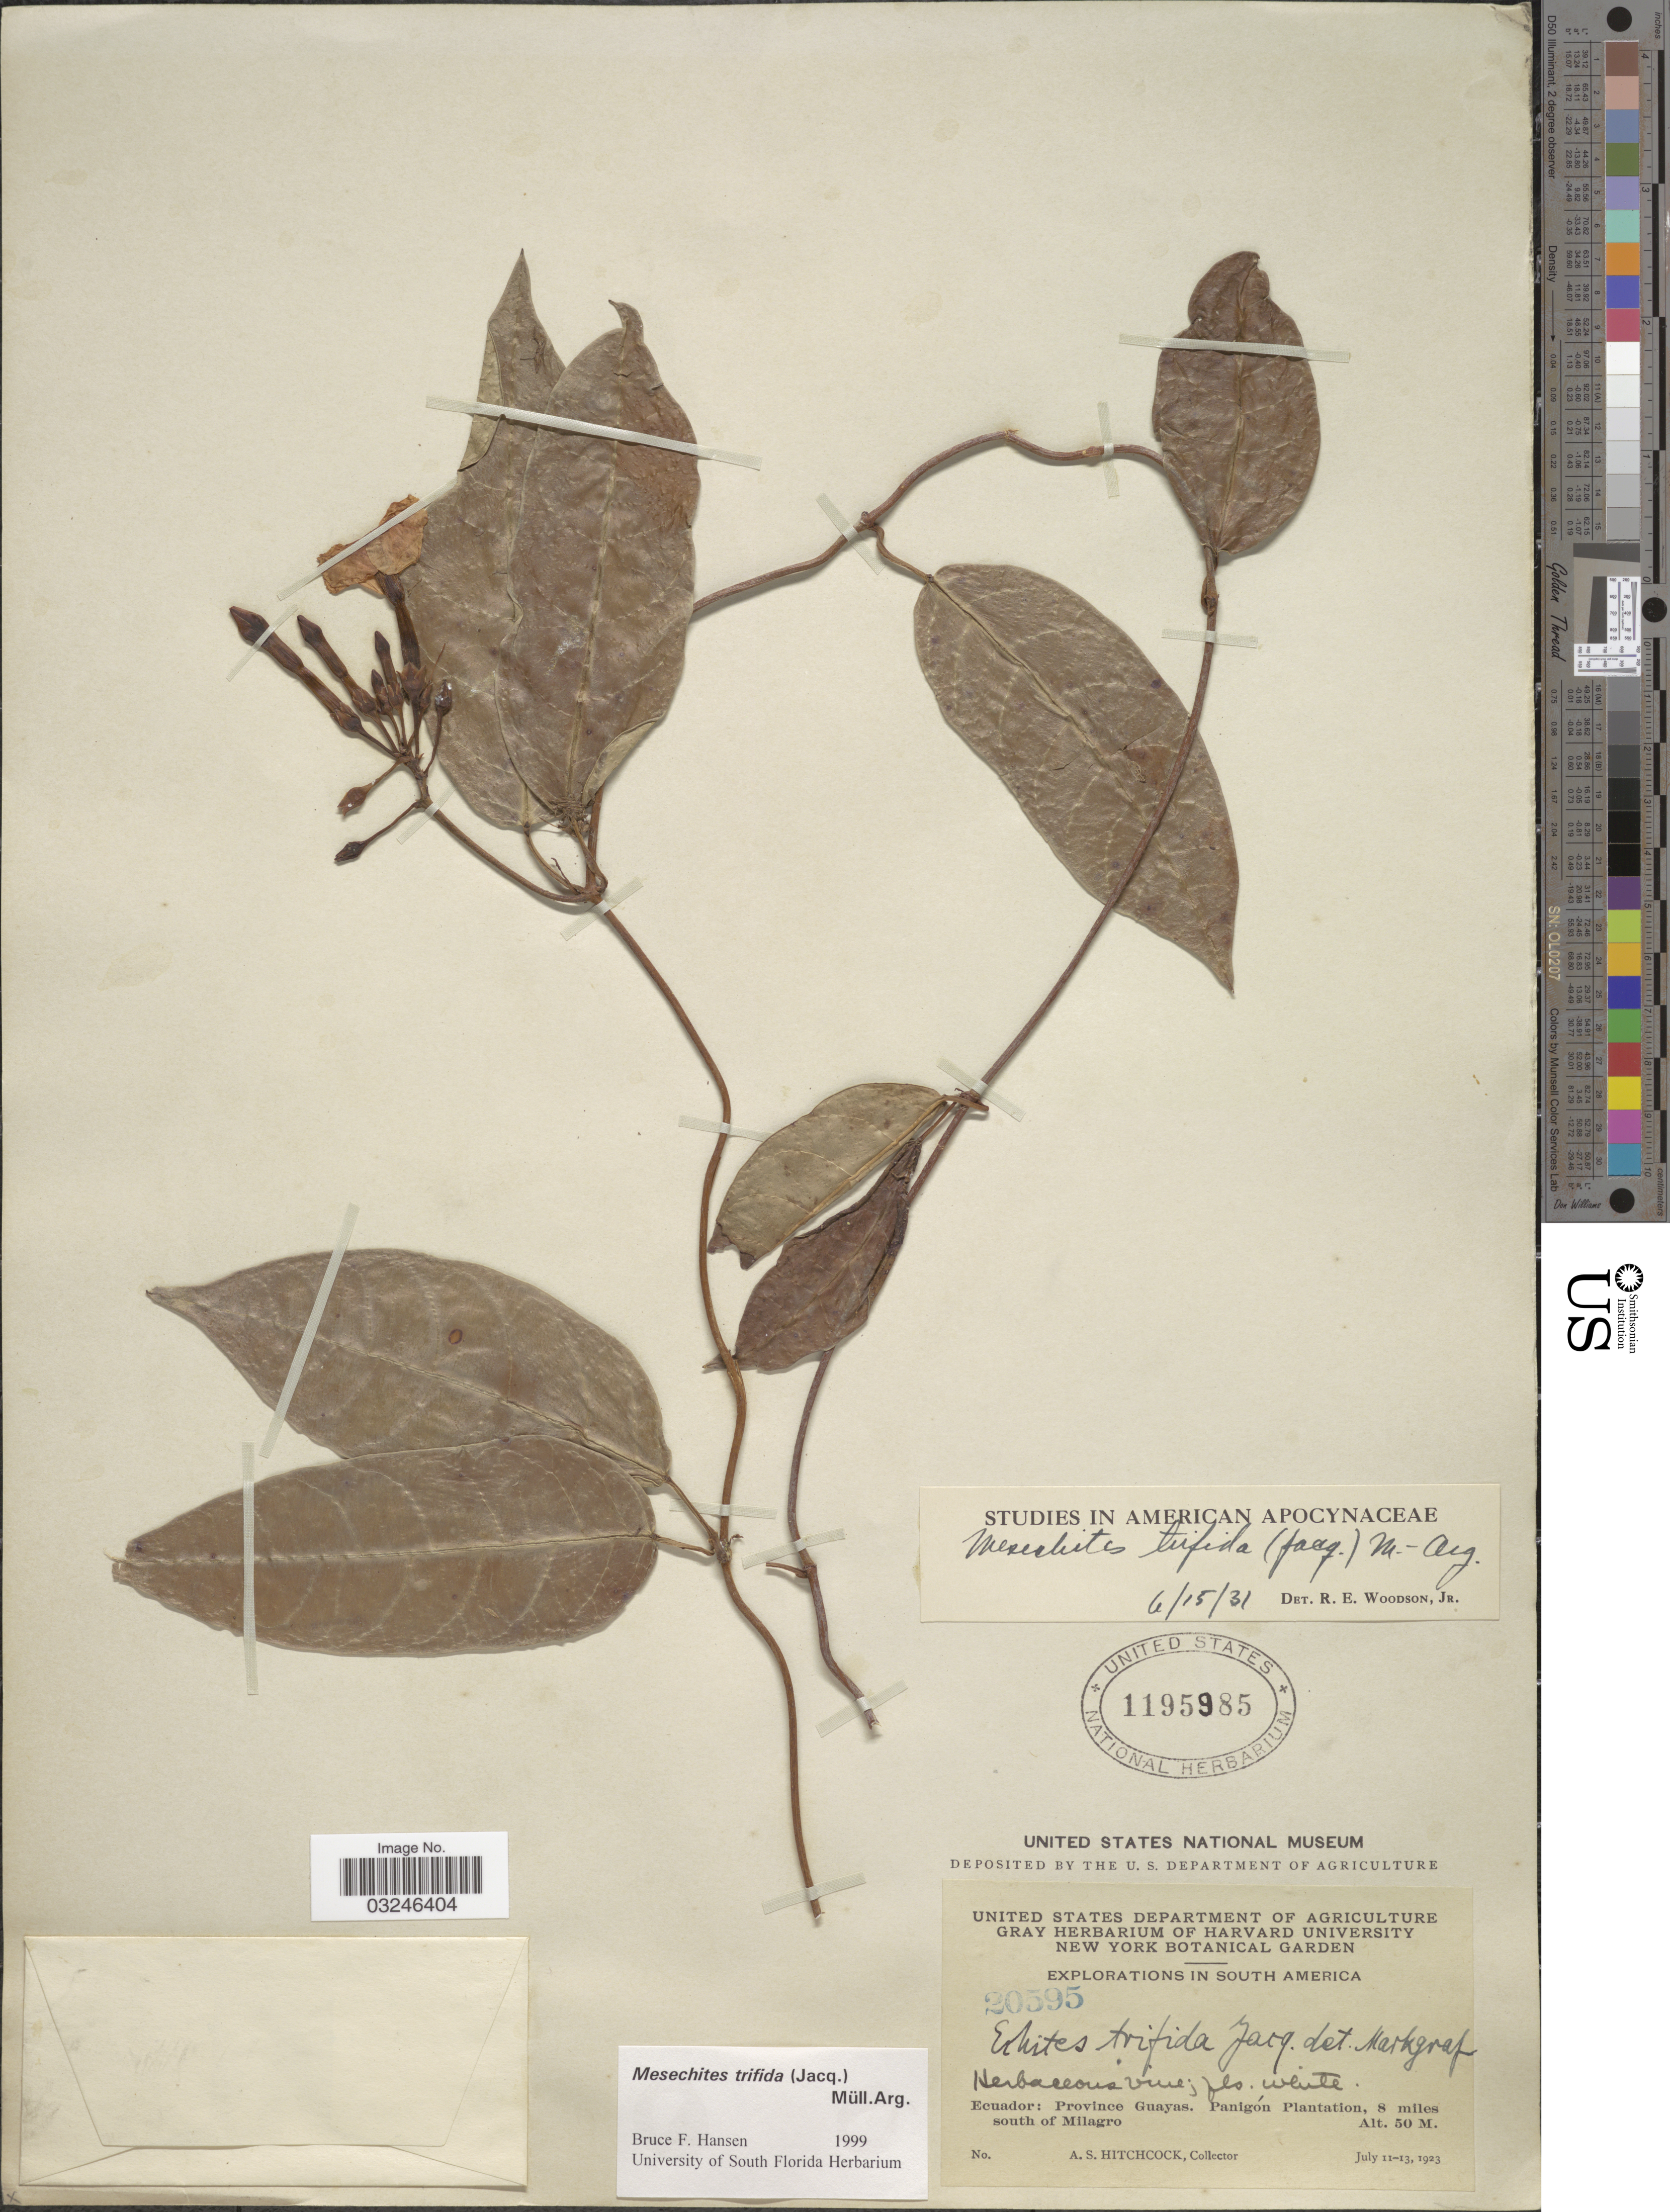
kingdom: Plantae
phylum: Tracheophyta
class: Magnoliopsida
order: Gentianales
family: Apocynaceae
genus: Mesechites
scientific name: Mesechites trifidus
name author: (Jacq.) Müll. Arg.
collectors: A. S. Hitchcock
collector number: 20595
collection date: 1923-07-11/1923-07-13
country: Ecuador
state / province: Guayas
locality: Panigón Plantation, 8 miles south of Milagro.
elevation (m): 50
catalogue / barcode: US 1195985